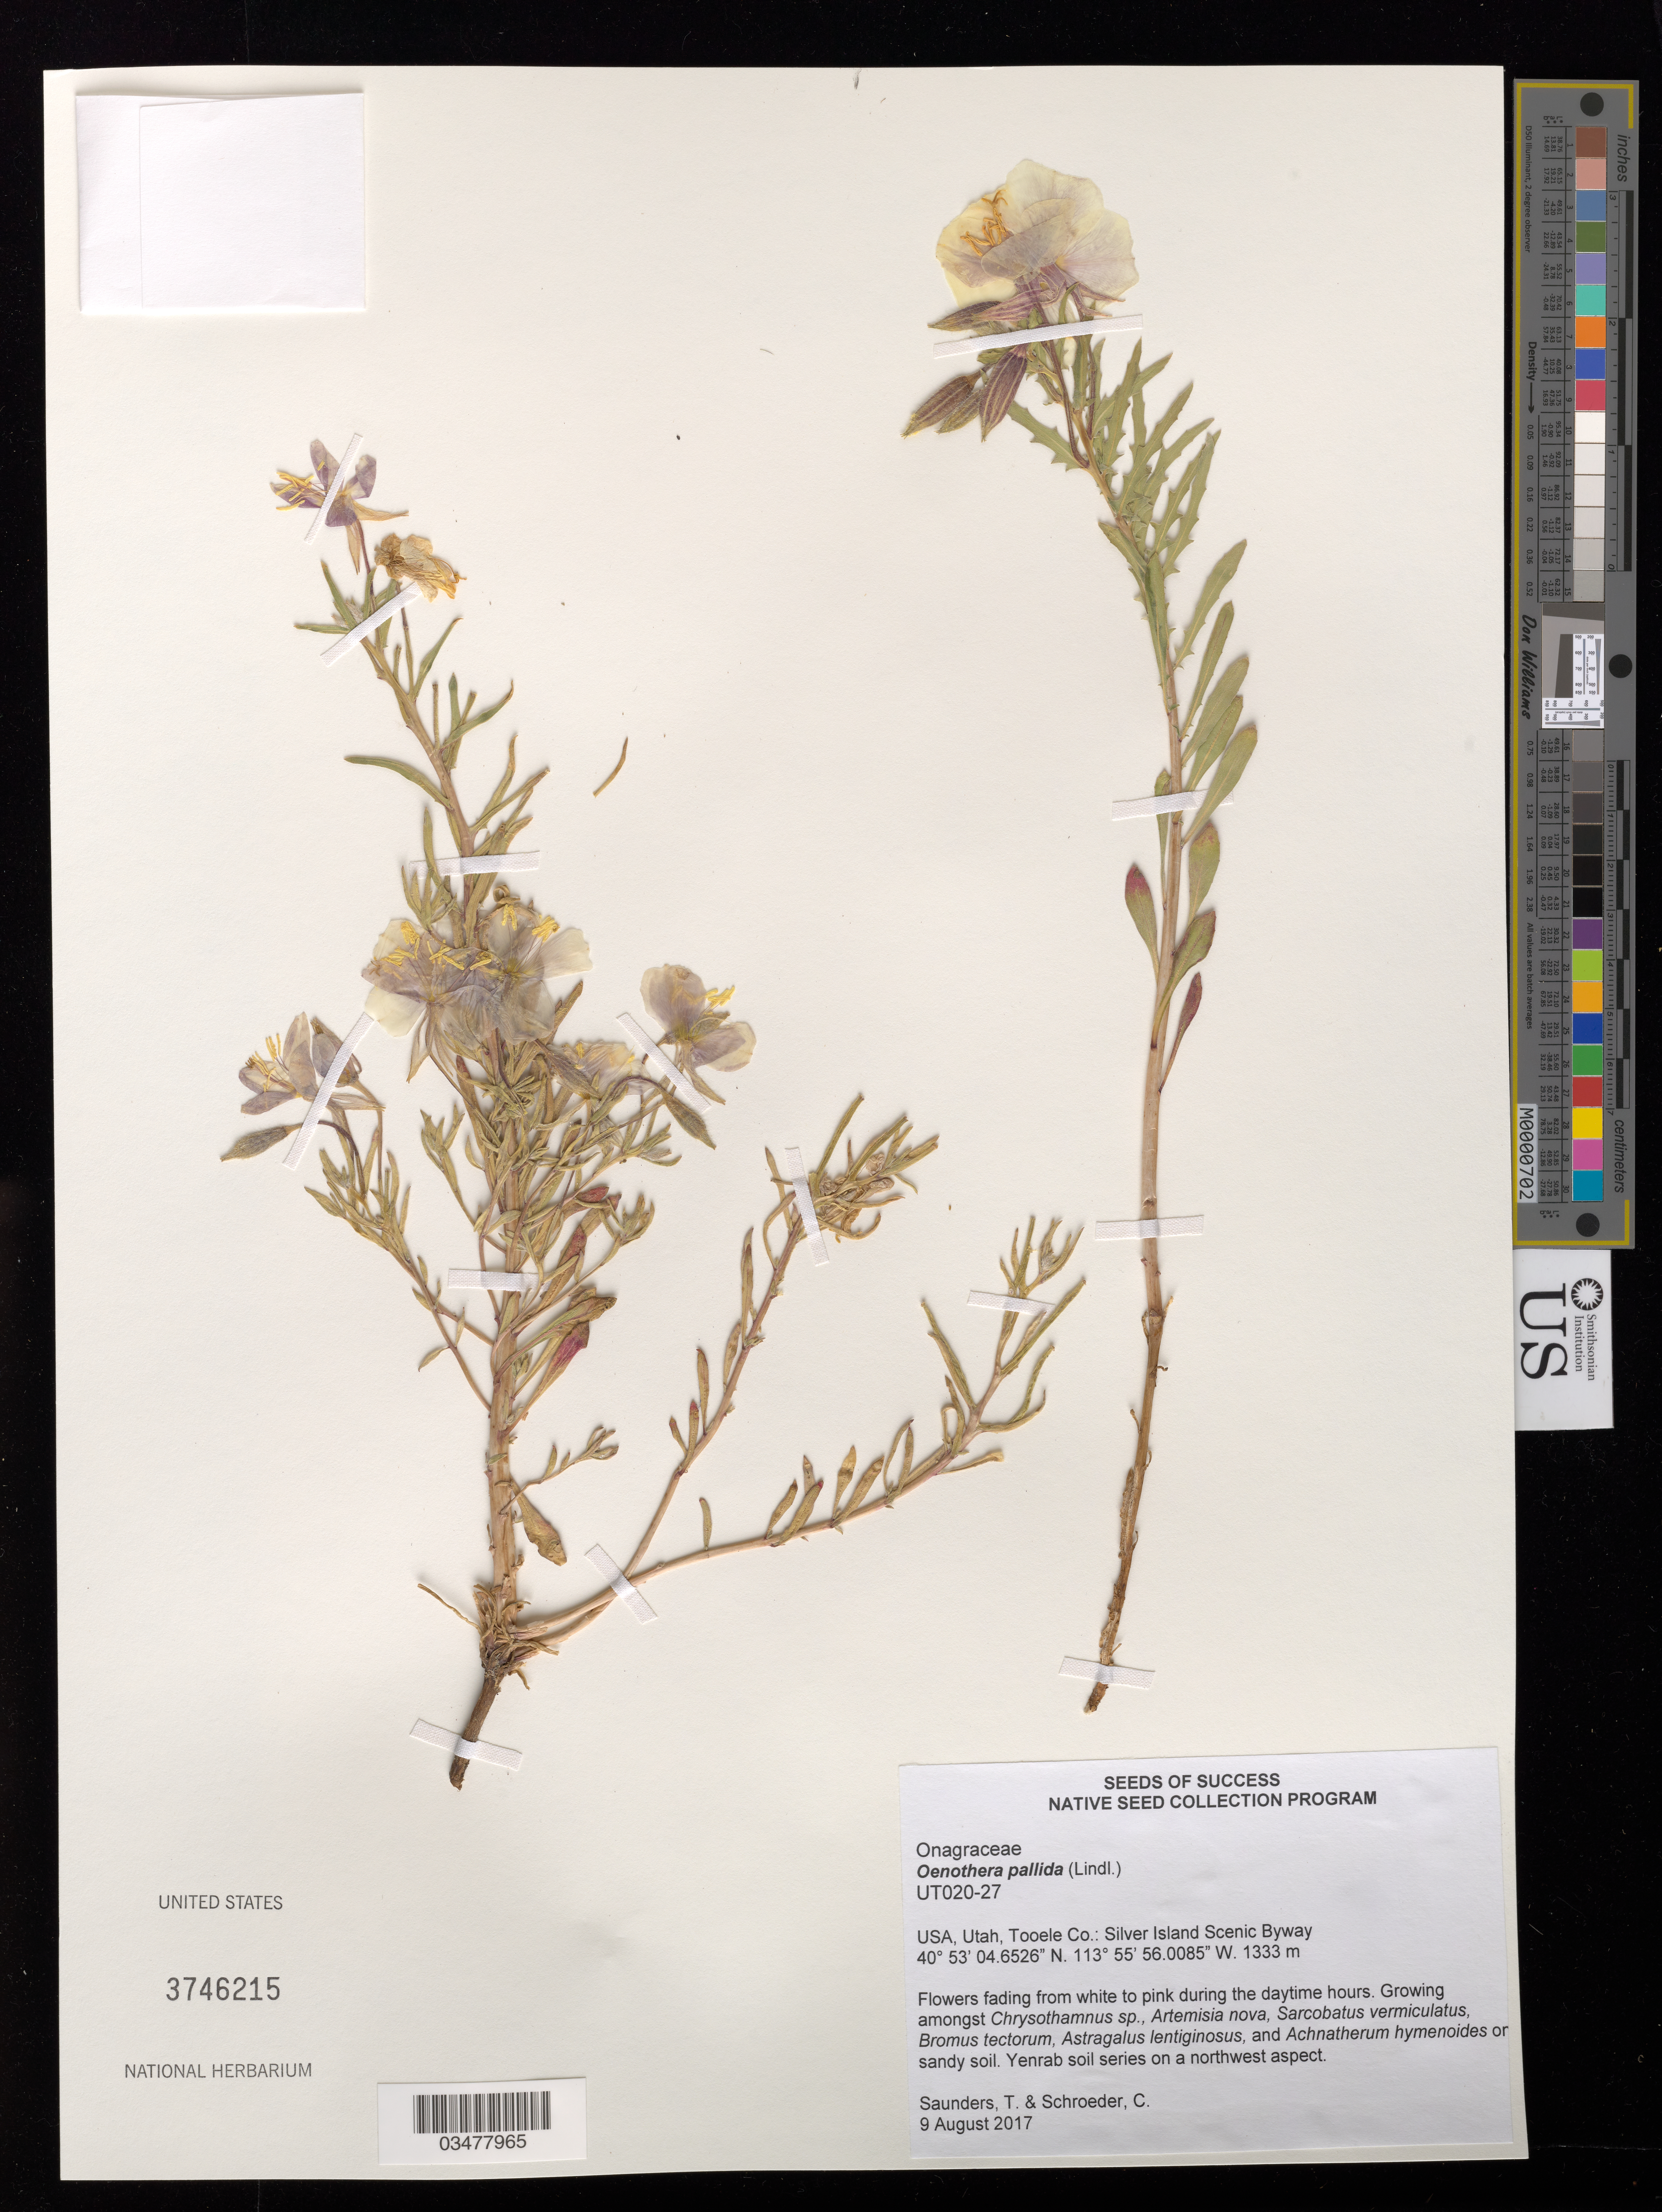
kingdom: Plantae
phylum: Tracheophyta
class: Magnoliopsida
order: Myrtales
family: Onagraceae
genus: Oenothera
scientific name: Oenothera pallida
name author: Lindl.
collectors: T. Saunders & C. Schroeder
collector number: UT020-27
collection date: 2017-08-09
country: United States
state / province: Utah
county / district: Tooele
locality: Silver Island Scenic Byway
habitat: Desert Shrub. Sandy soil. With Artemisia nova, Bromus tectorum, Astragalus lentiginosus, etc.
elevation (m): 1333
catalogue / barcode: US 3746215